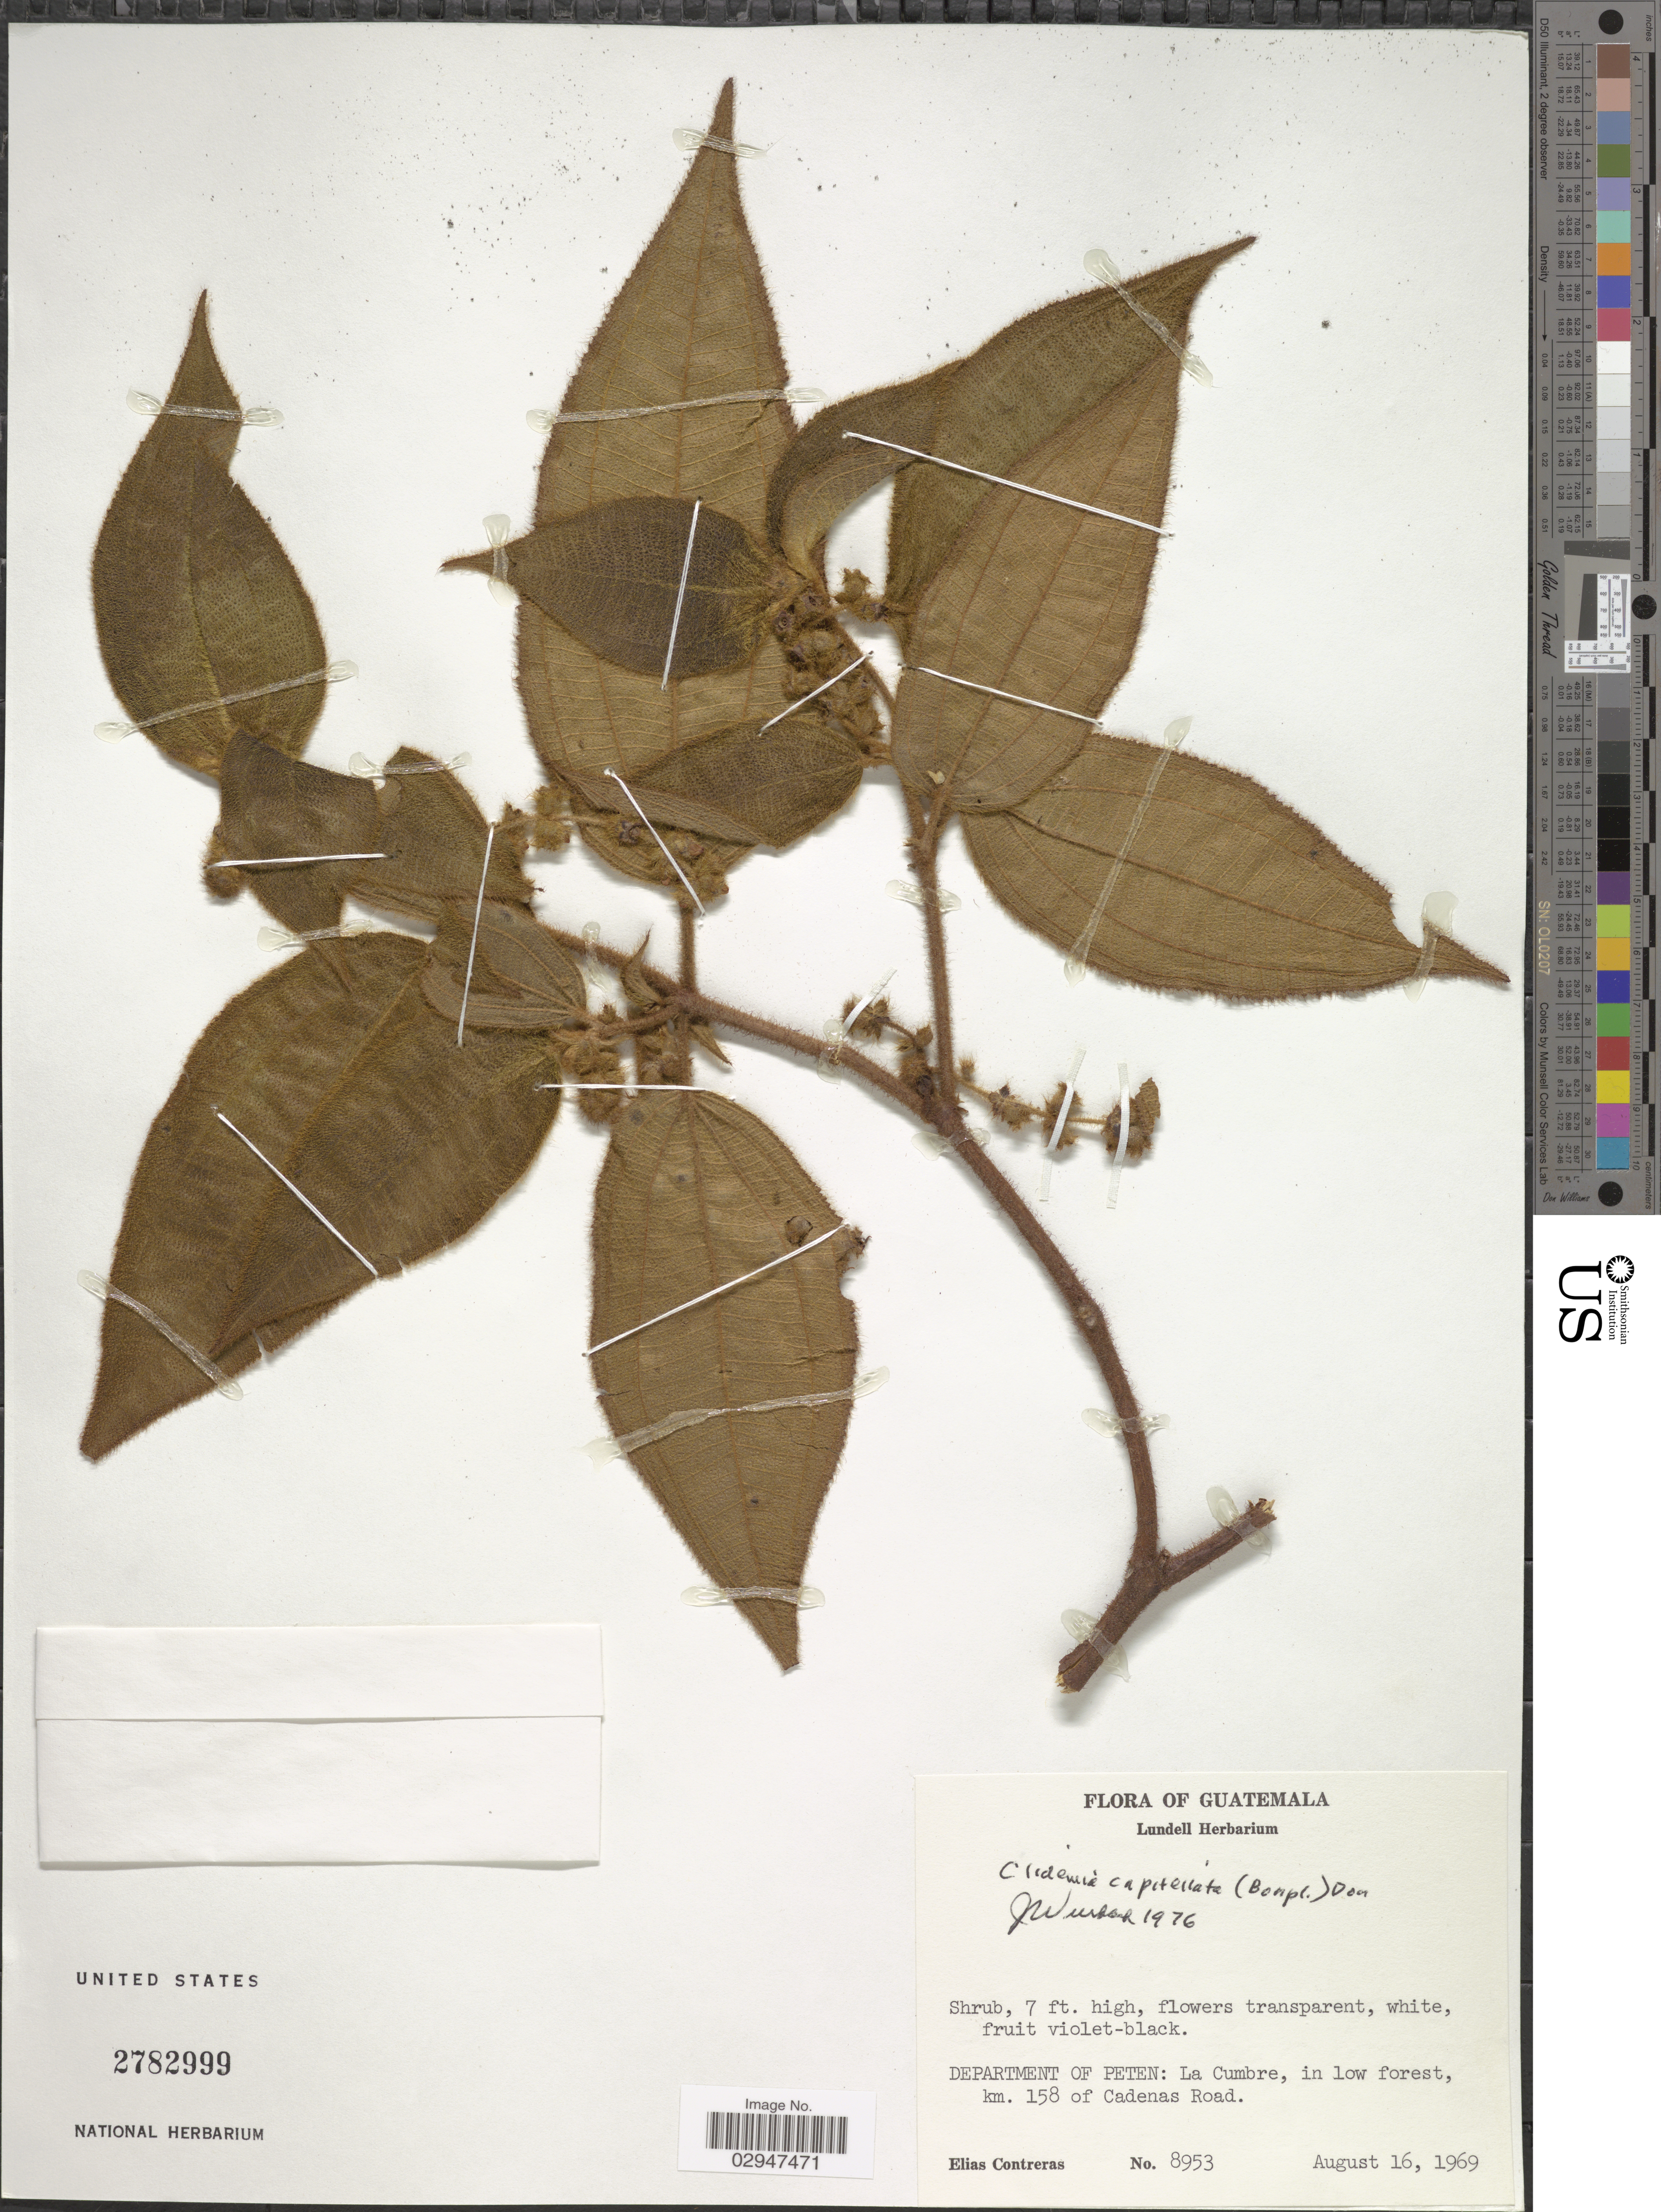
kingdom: Plantae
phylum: Tracheophyta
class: Magnoliopsida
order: Myrtales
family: Melastomataceae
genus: Clidemia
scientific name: Clidemia capitellata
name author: (Bonpl.) D. Don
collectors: E. Contreras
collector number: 8953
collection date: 1969-08-16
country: Guatemala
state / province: El Petén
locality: Department of Peten: La Cumbre, in low forest, km. 158 of Cadenas Road.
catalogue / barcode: US 2782999